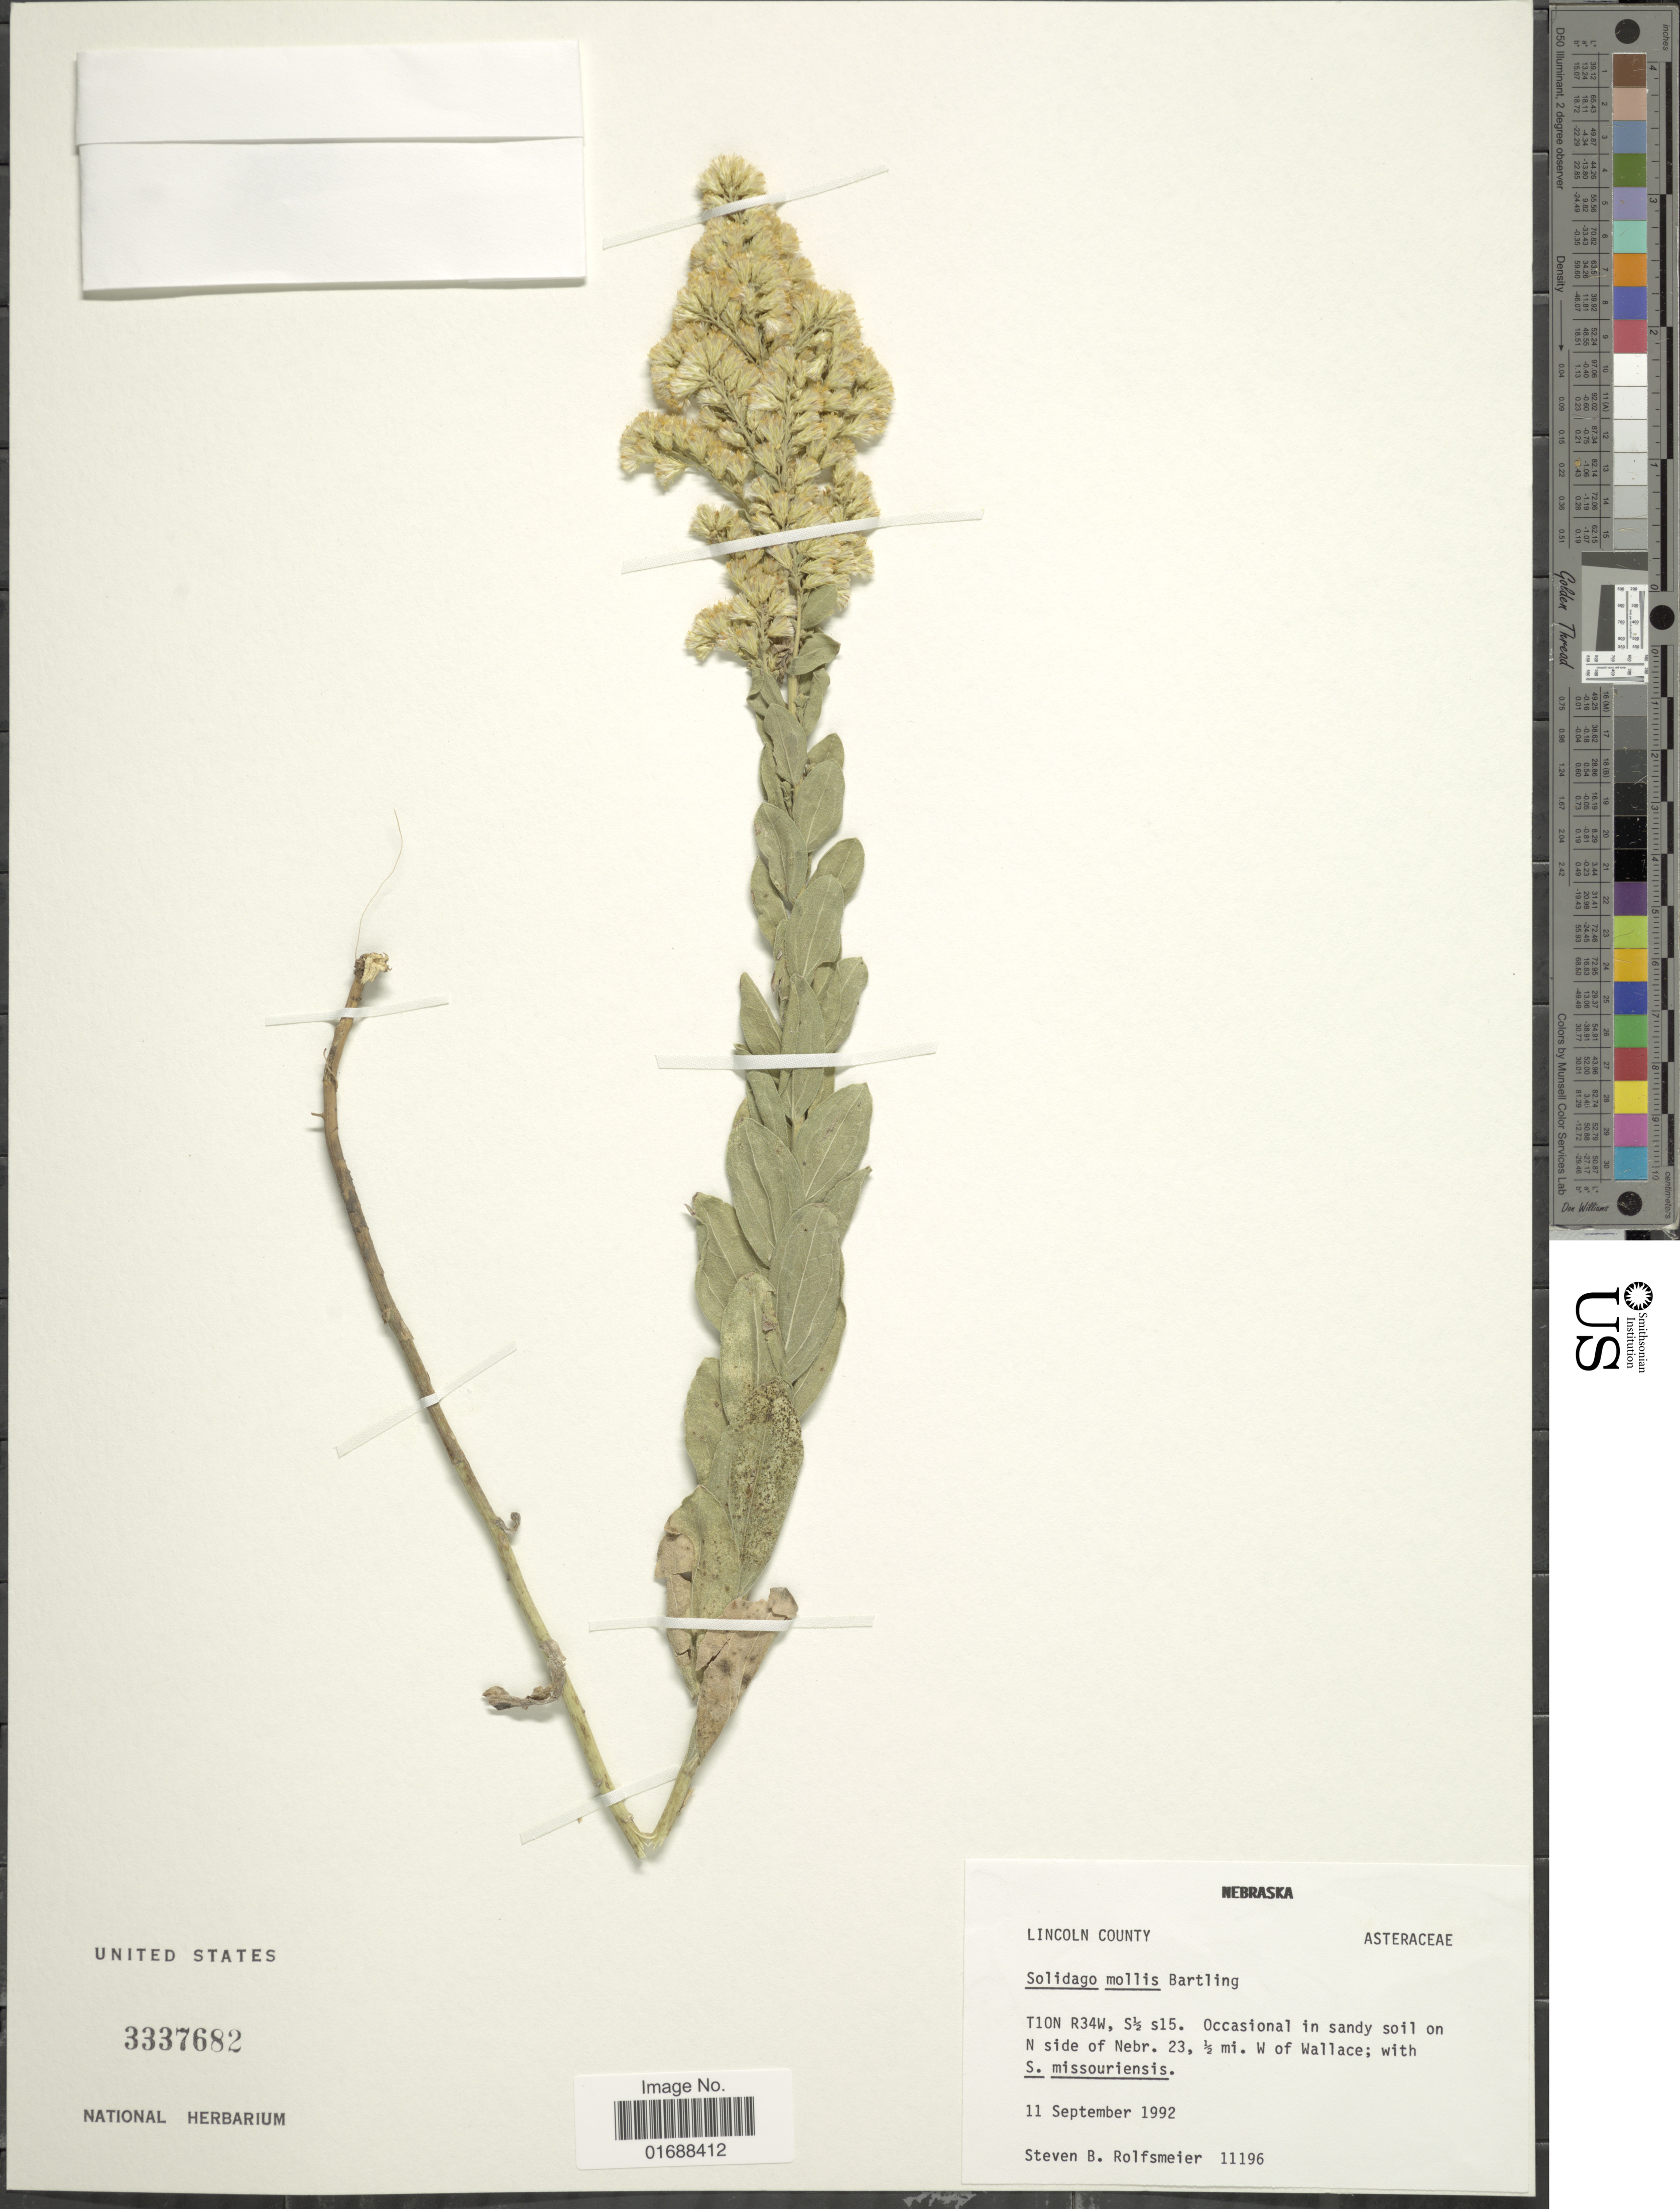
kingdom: Plantae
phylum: Tracheophyta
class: Magnoliopsida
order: Asterales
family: Asteraceae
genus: Solidago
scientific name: Solidago mollis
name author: Bartl.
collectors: S. Rolfsmeier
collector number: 11196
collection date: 1992-09-11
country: United States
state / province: Nebraska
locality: Nebraska, Tion R34W, S½ s15. N side of Nebr. 23. ½ mi. W. of Wallace.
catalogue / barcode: US 3337682